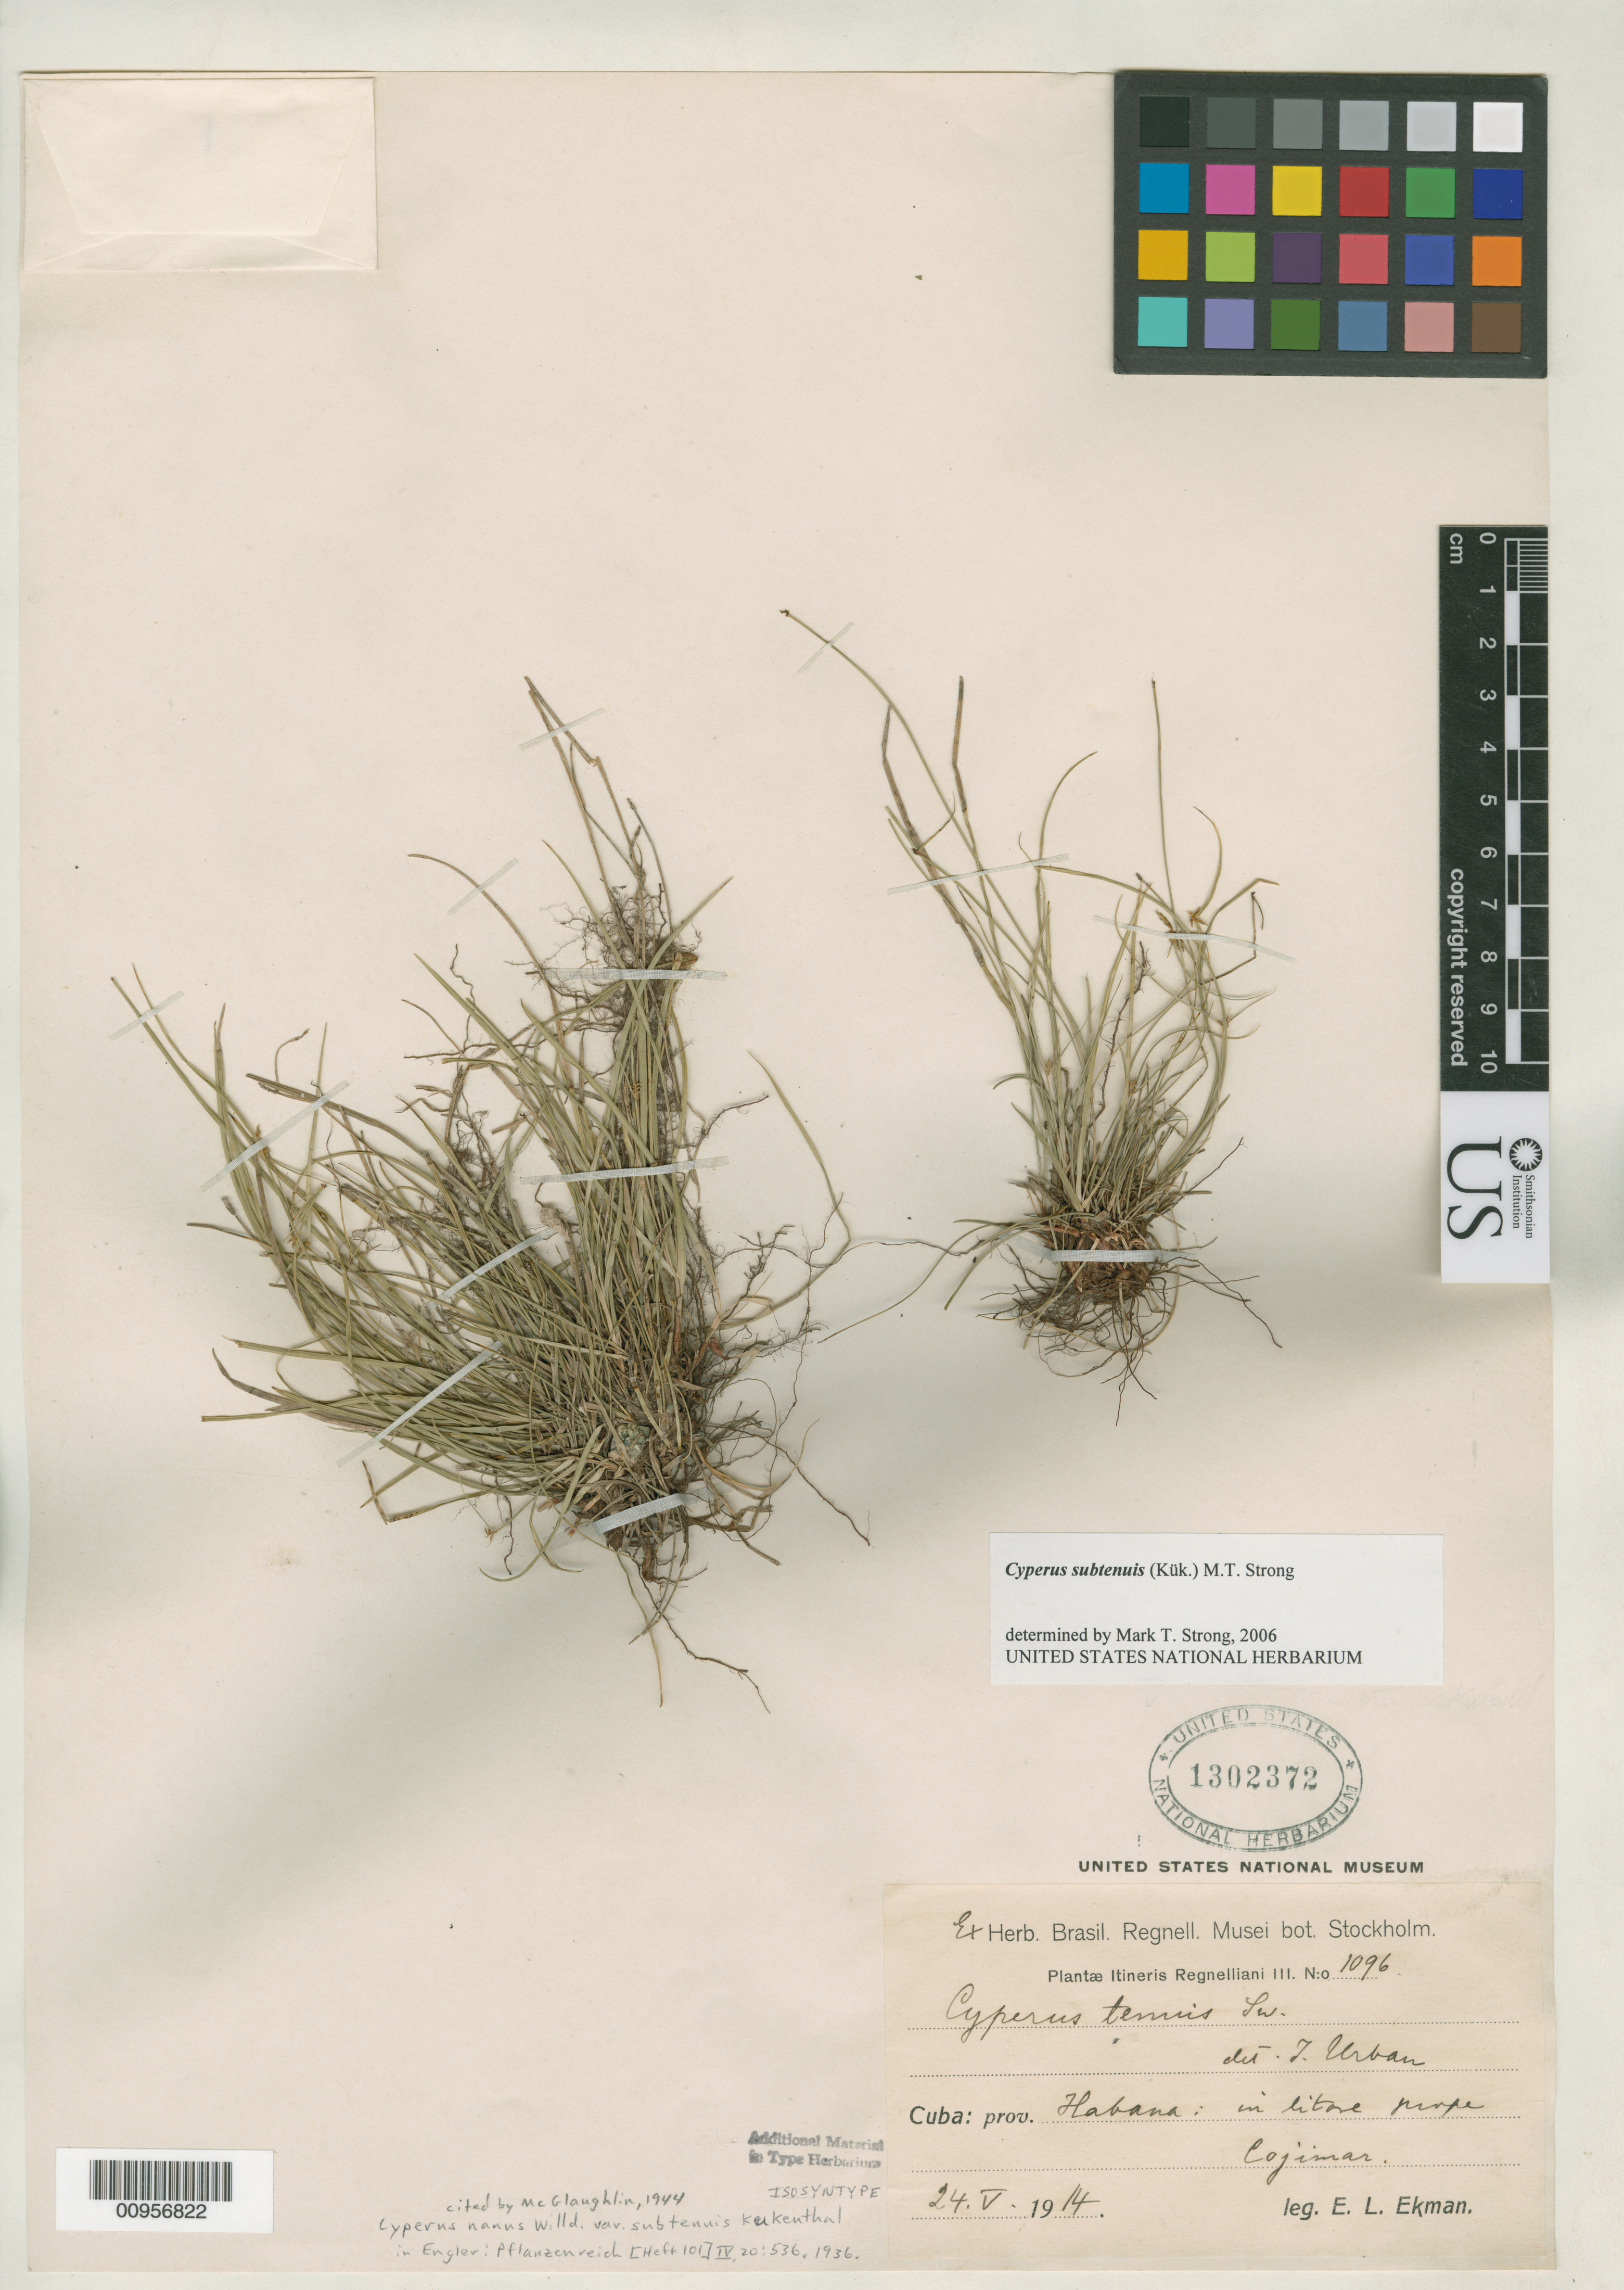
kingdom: Plantae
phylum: Tracheophyta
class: Liliopsida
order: Poales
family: Cyperaceae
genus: Cyperus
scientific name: Cyperus nanus var. subtenuis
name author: Kük. in Engl.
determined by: Strong, M. T., (US), Smithsonian Institution - National Museum of Natural History (UNITED STATES)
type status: Isosyntype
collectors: E. L. Ekman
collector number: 1096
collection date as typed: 24 May 1914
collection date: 1914-05-24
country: Cuba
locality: Prov. Habana: in litore prope Cojimar.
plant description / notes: Lectotype collection is H 10806 as designated by M.T. Strong, Contr. U.S. Natl. Herb. 52: 288 (2005).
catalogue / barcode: US 1302372